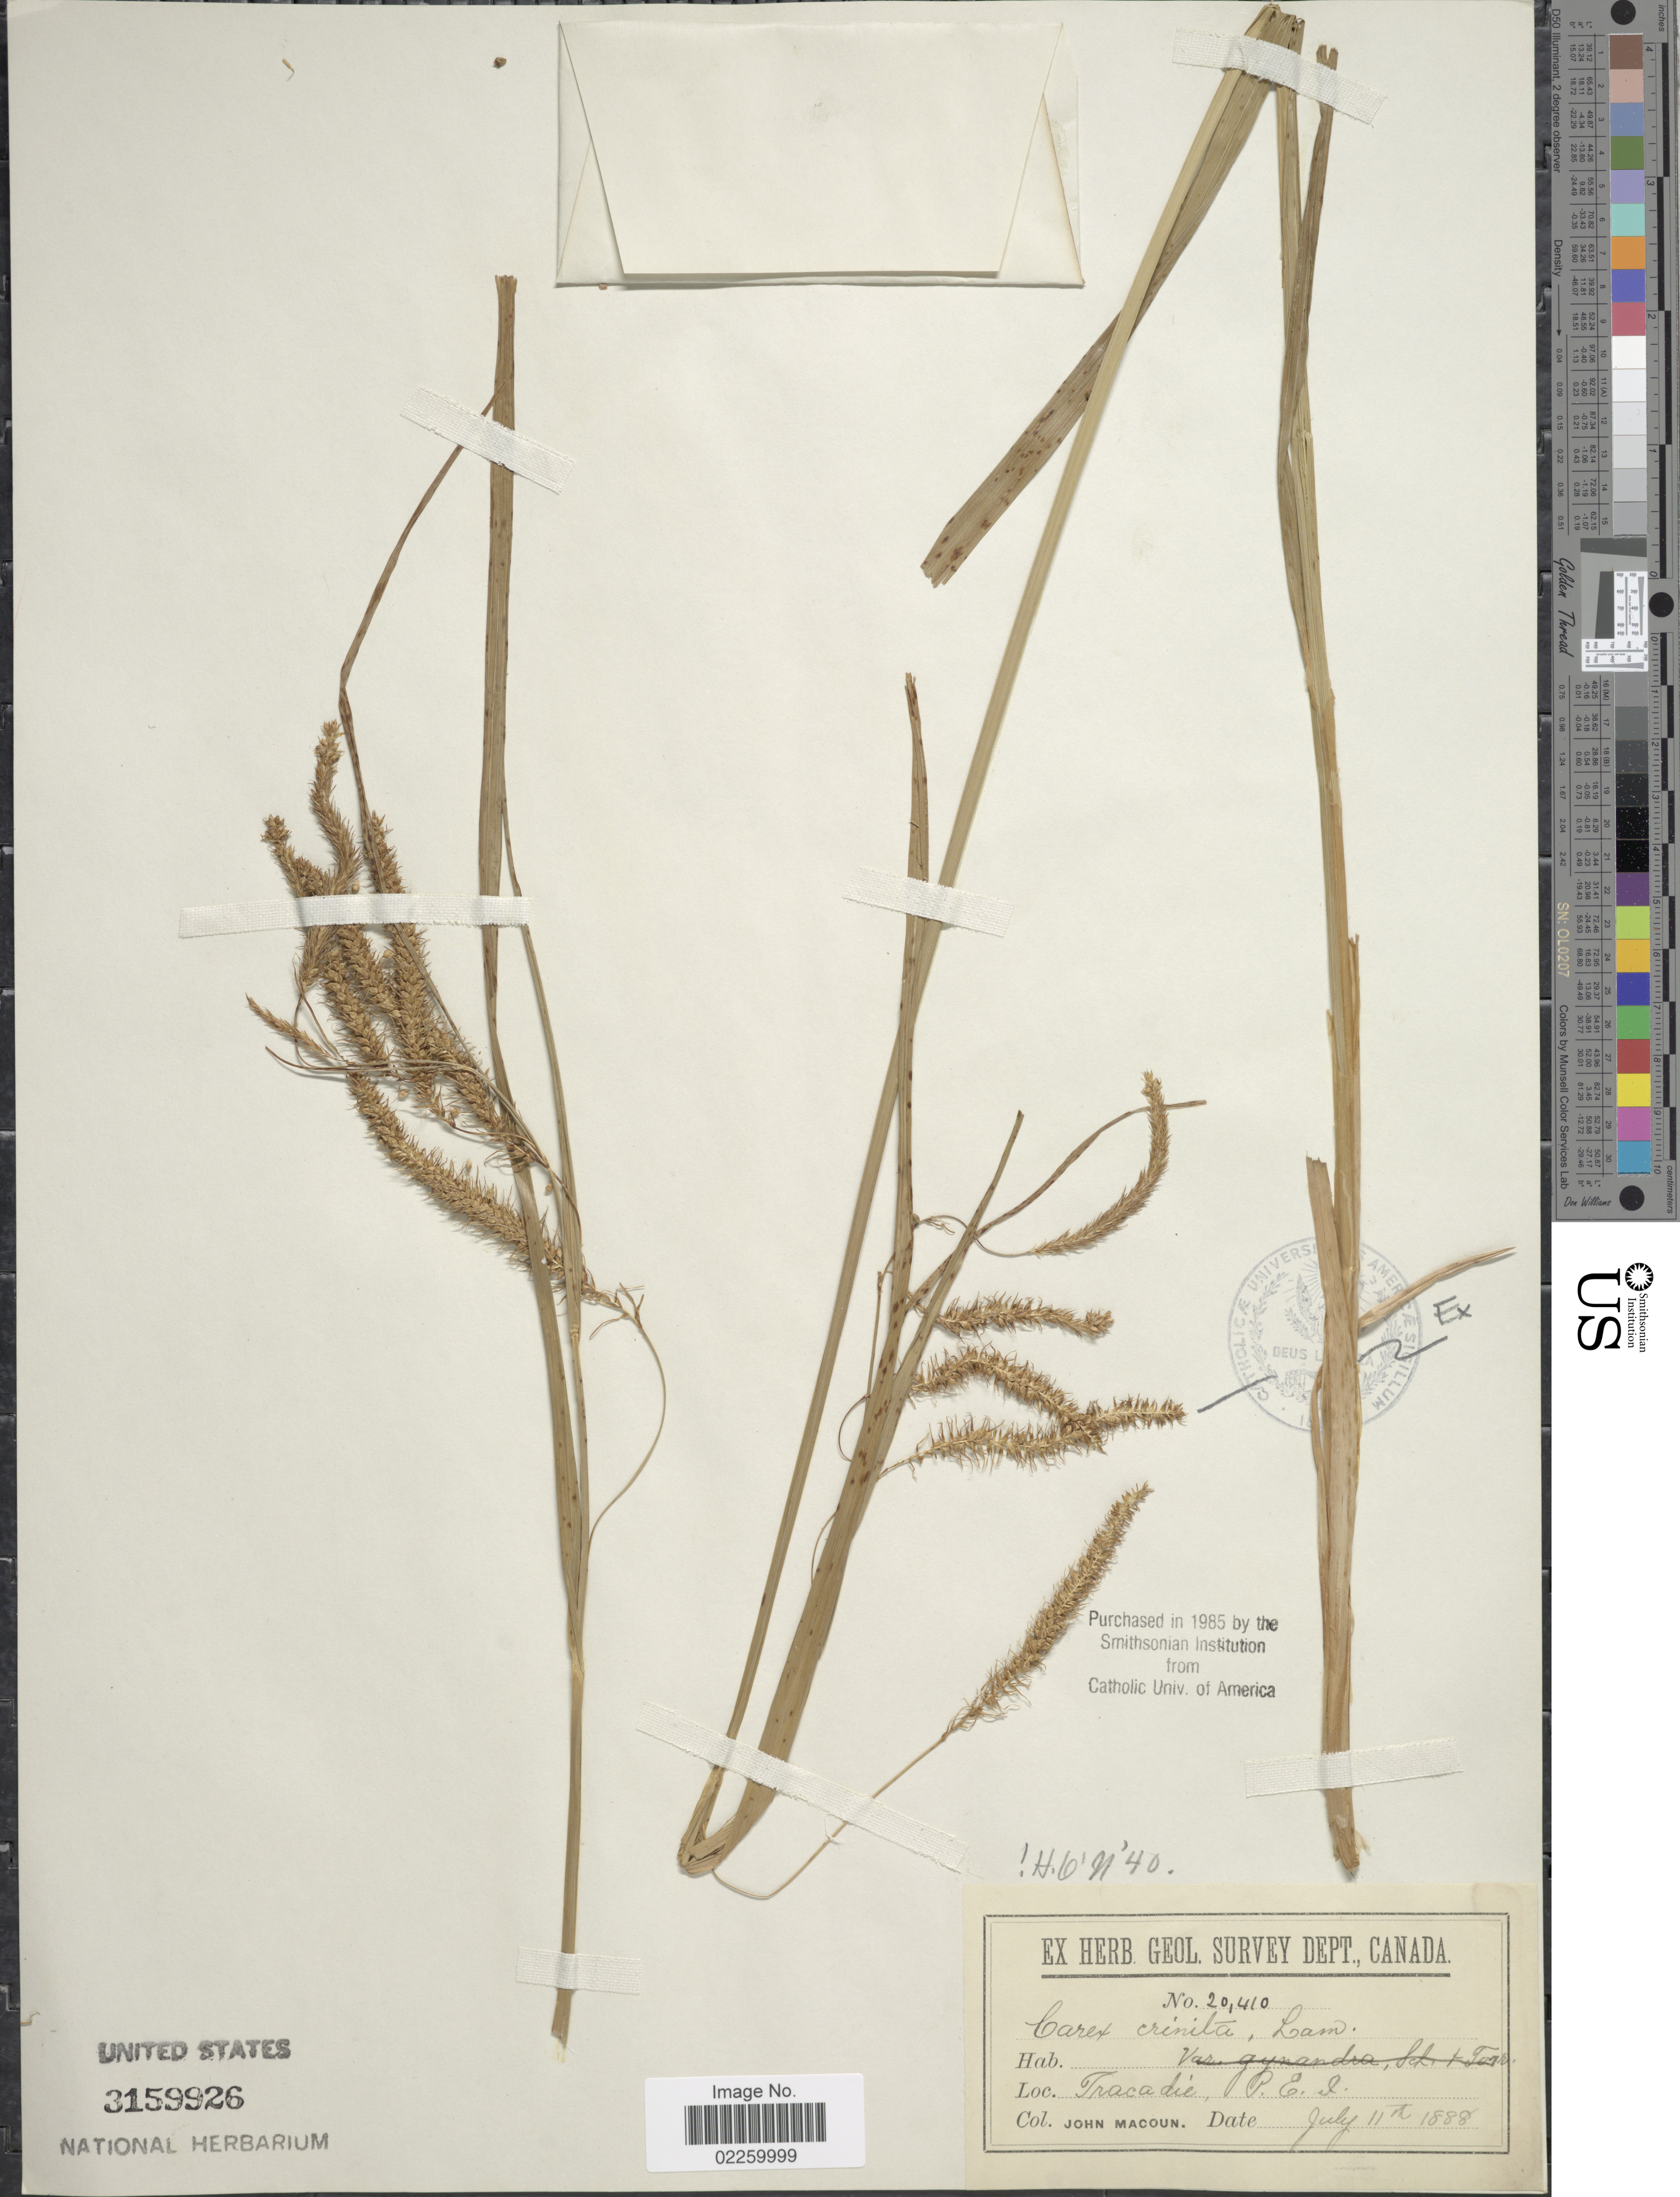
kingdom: Plantae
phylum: Tracheophyta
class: Liliopsida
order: Poales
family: Cyperaceae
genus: Carex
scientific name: Carex crinita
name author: Lam.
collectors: J. Macoun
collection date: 1888-07-11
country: Canada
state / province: New Brunswick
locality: Tracadie, P.E.I.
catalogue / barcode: US 3159926